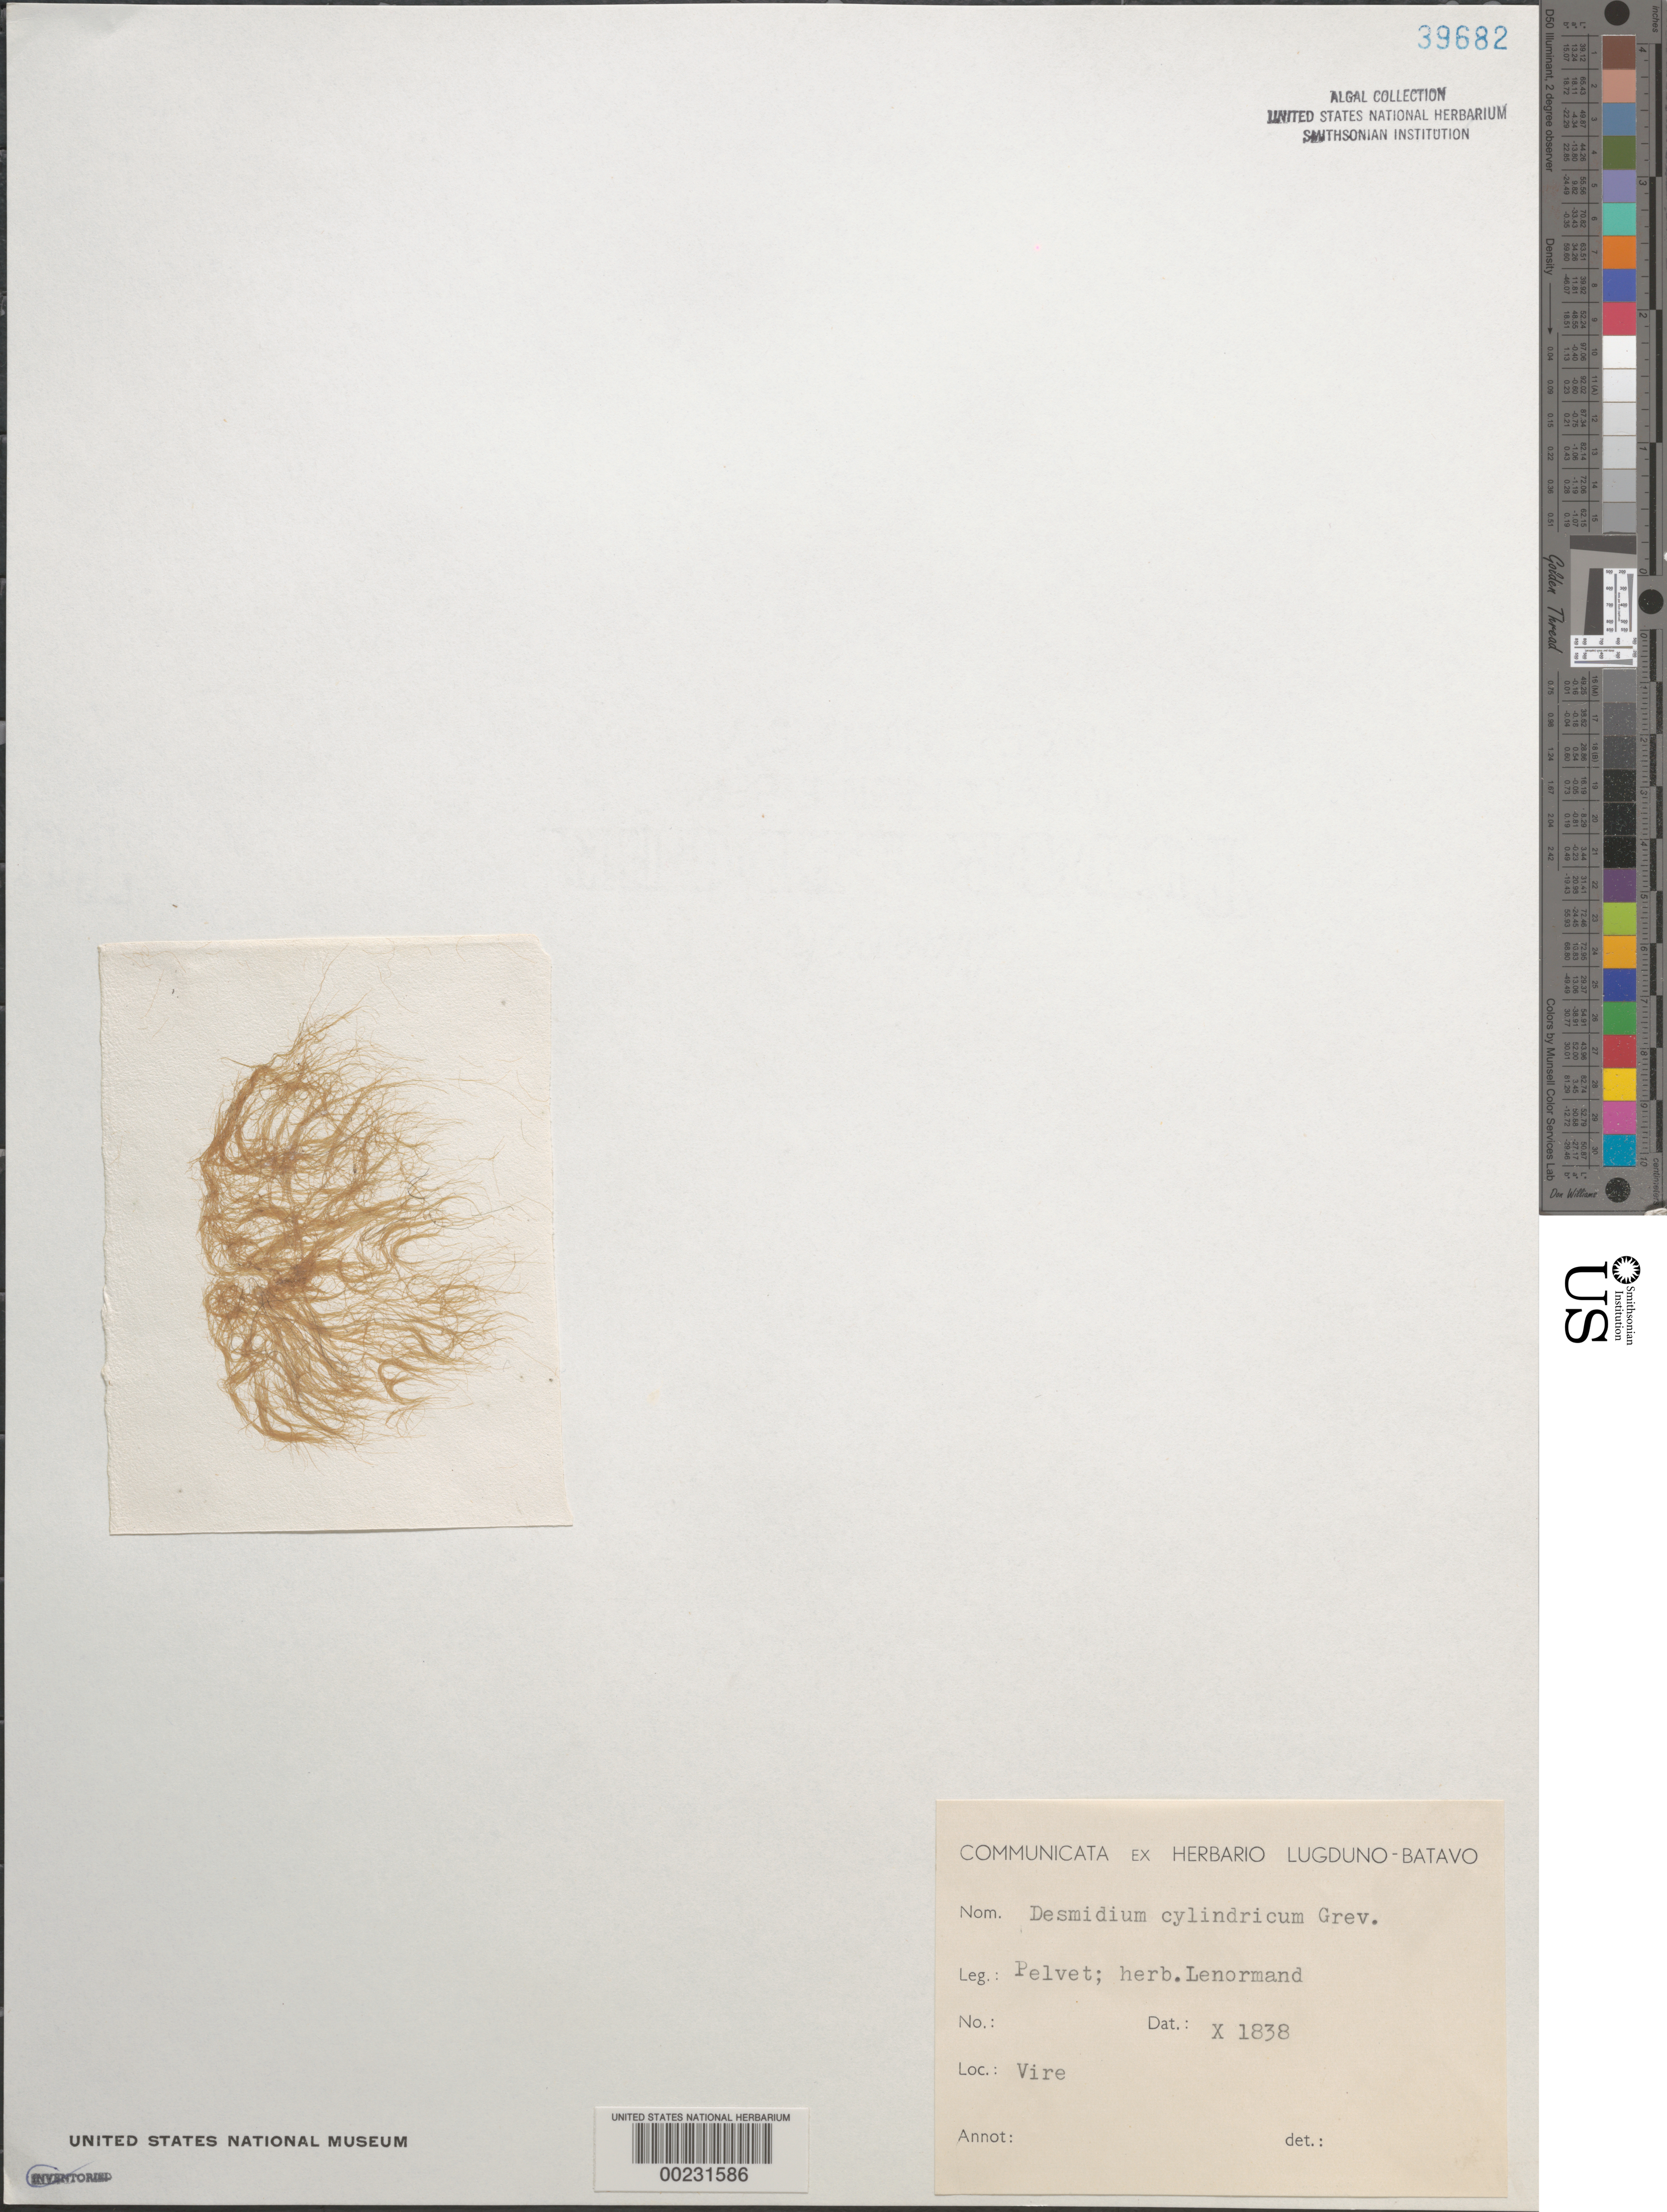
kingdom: Plantae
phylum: Charophyta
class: Zygnematophyceae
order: Zygnematales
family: Desmidiaceae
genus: Desmidium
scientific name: Desmidium cylindricum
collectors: F. Pelvet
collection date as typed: Oct 1838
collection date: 1838-10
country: France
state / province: Normandie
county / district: Calvados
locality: Vire, Normandy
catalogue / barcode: US 39682